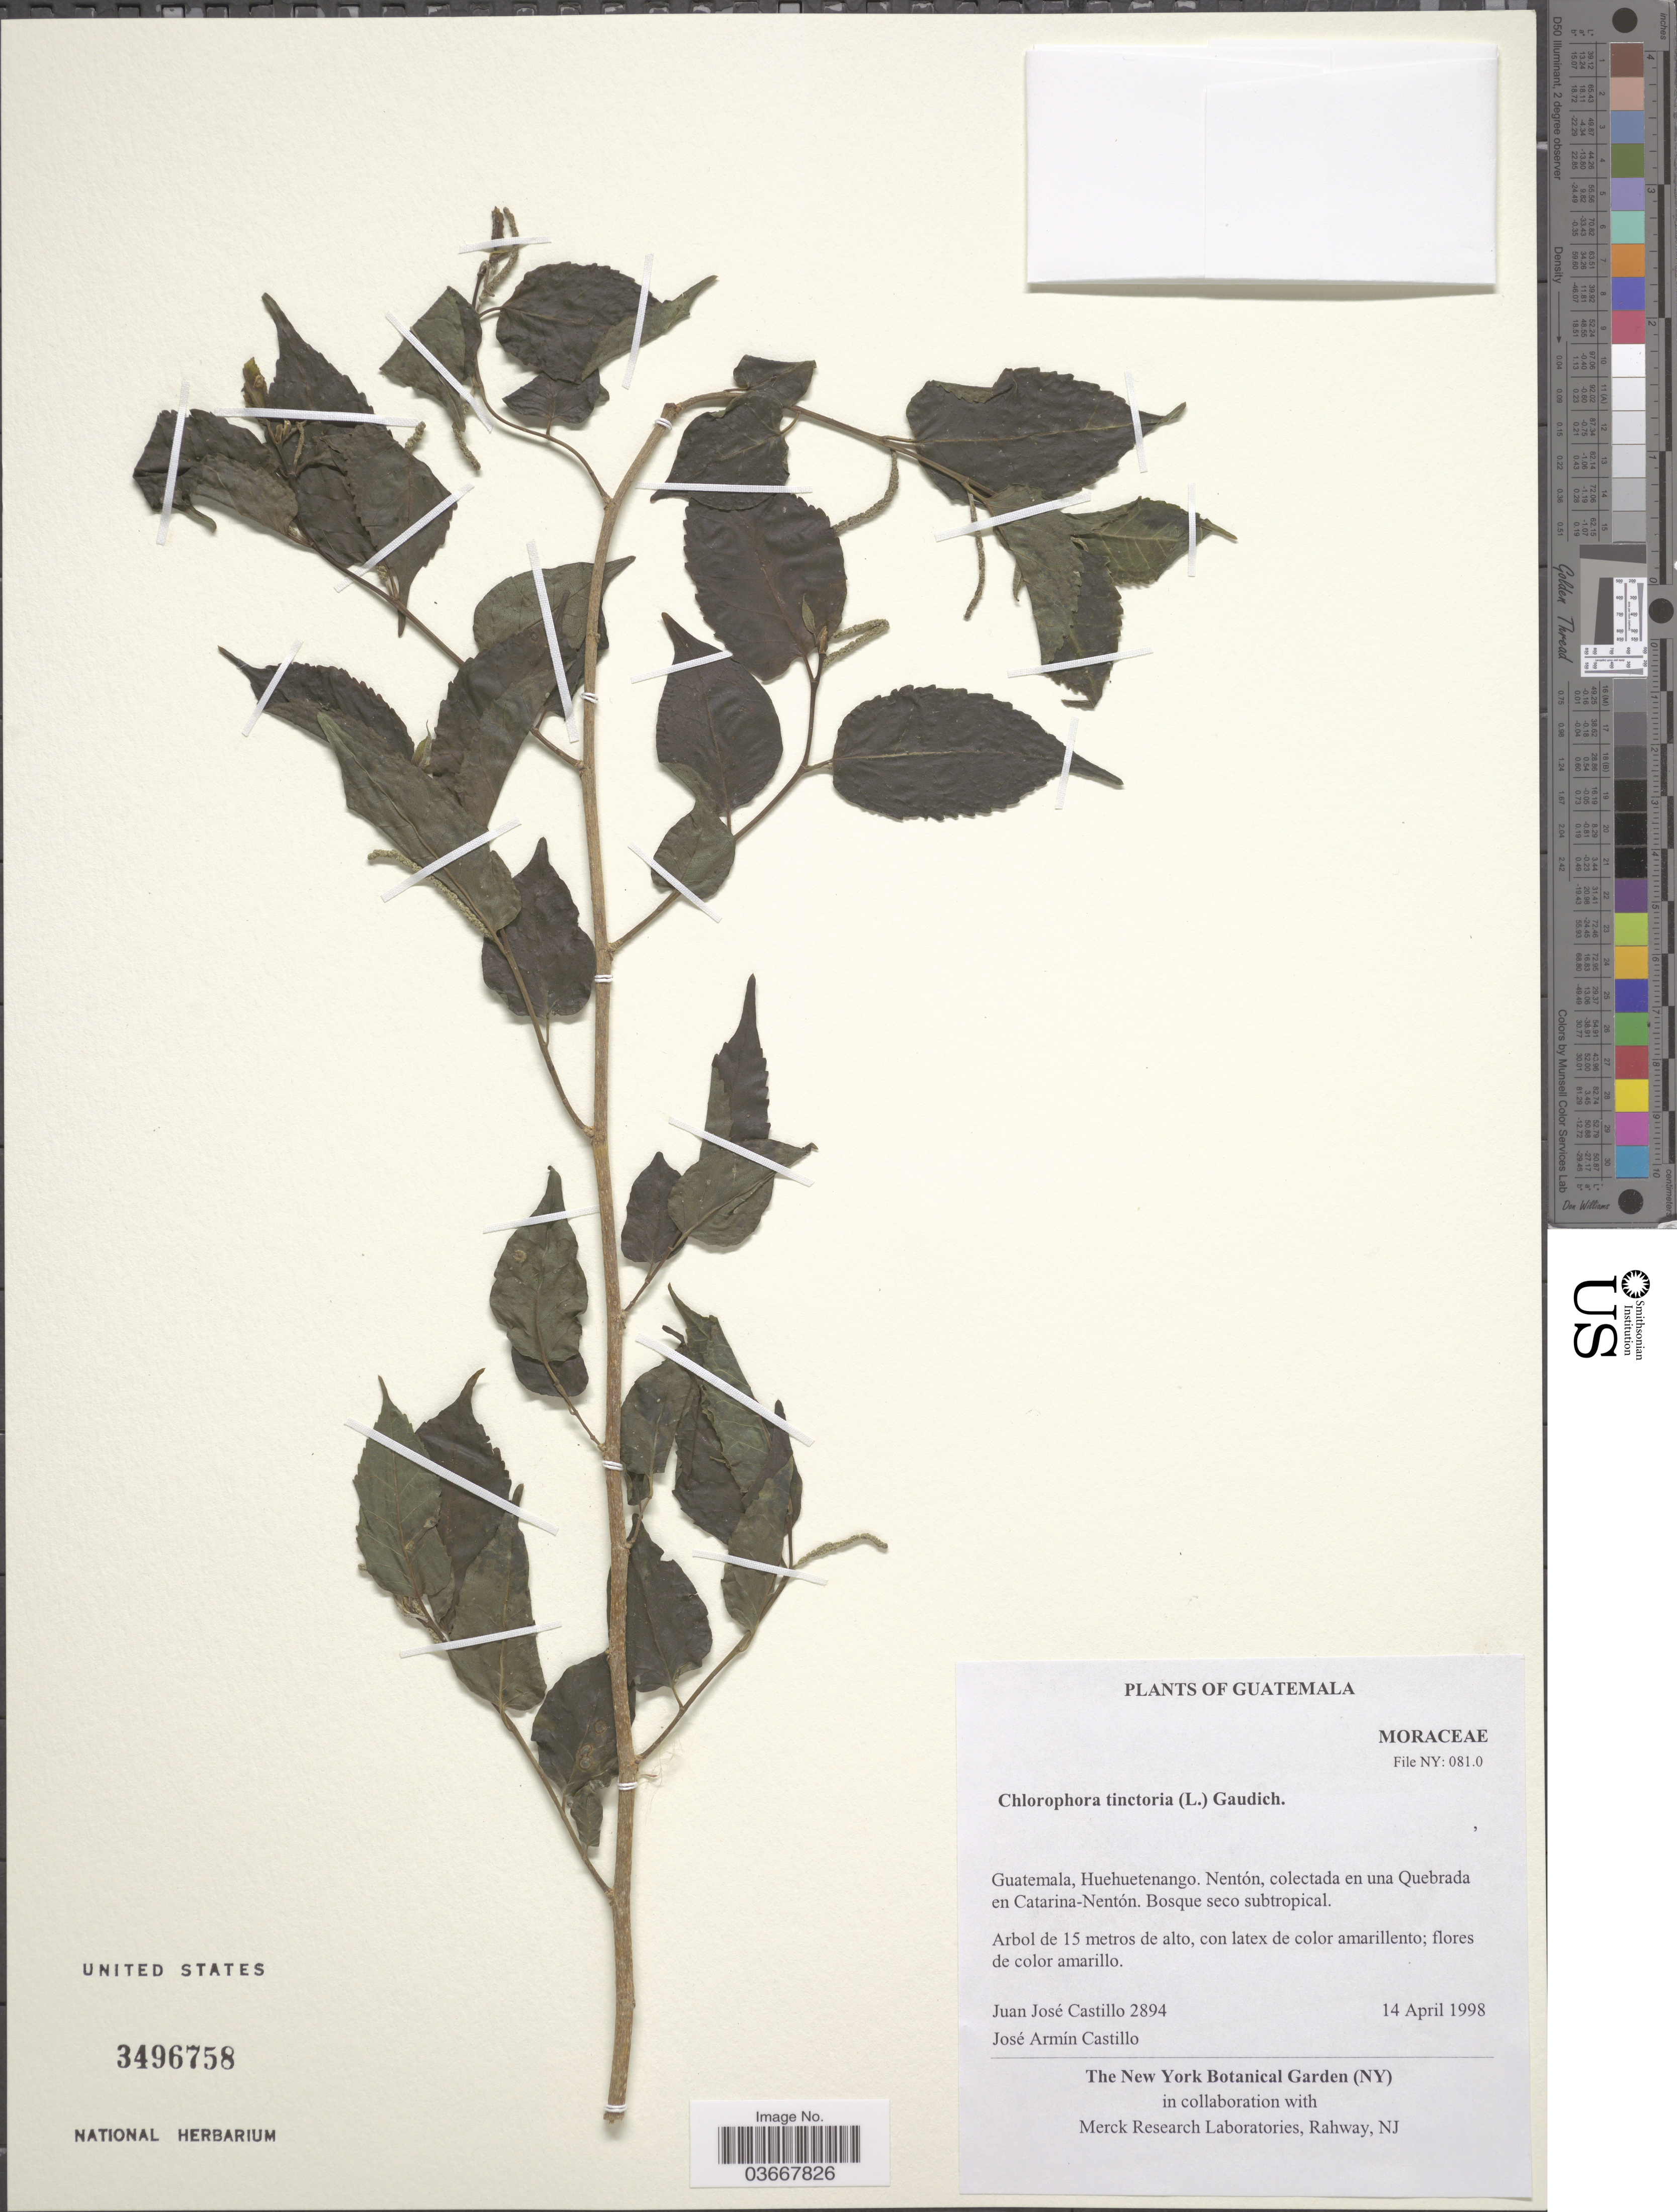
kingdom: Plantae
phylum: Tracheophyta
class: Magnoliopsida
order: Rosales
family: Moraceae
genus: Maclura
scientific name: Maclura tinctoria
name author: (L.) D. Don ex Steud.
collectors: J. Castillo & J. A. Castillo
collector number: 2894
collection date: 1998-04-14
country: Guatemala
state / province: Huehuetenango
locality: Nentón, colectada en una Quebrada en Catarina-Nentón.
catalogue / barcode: US 3496758